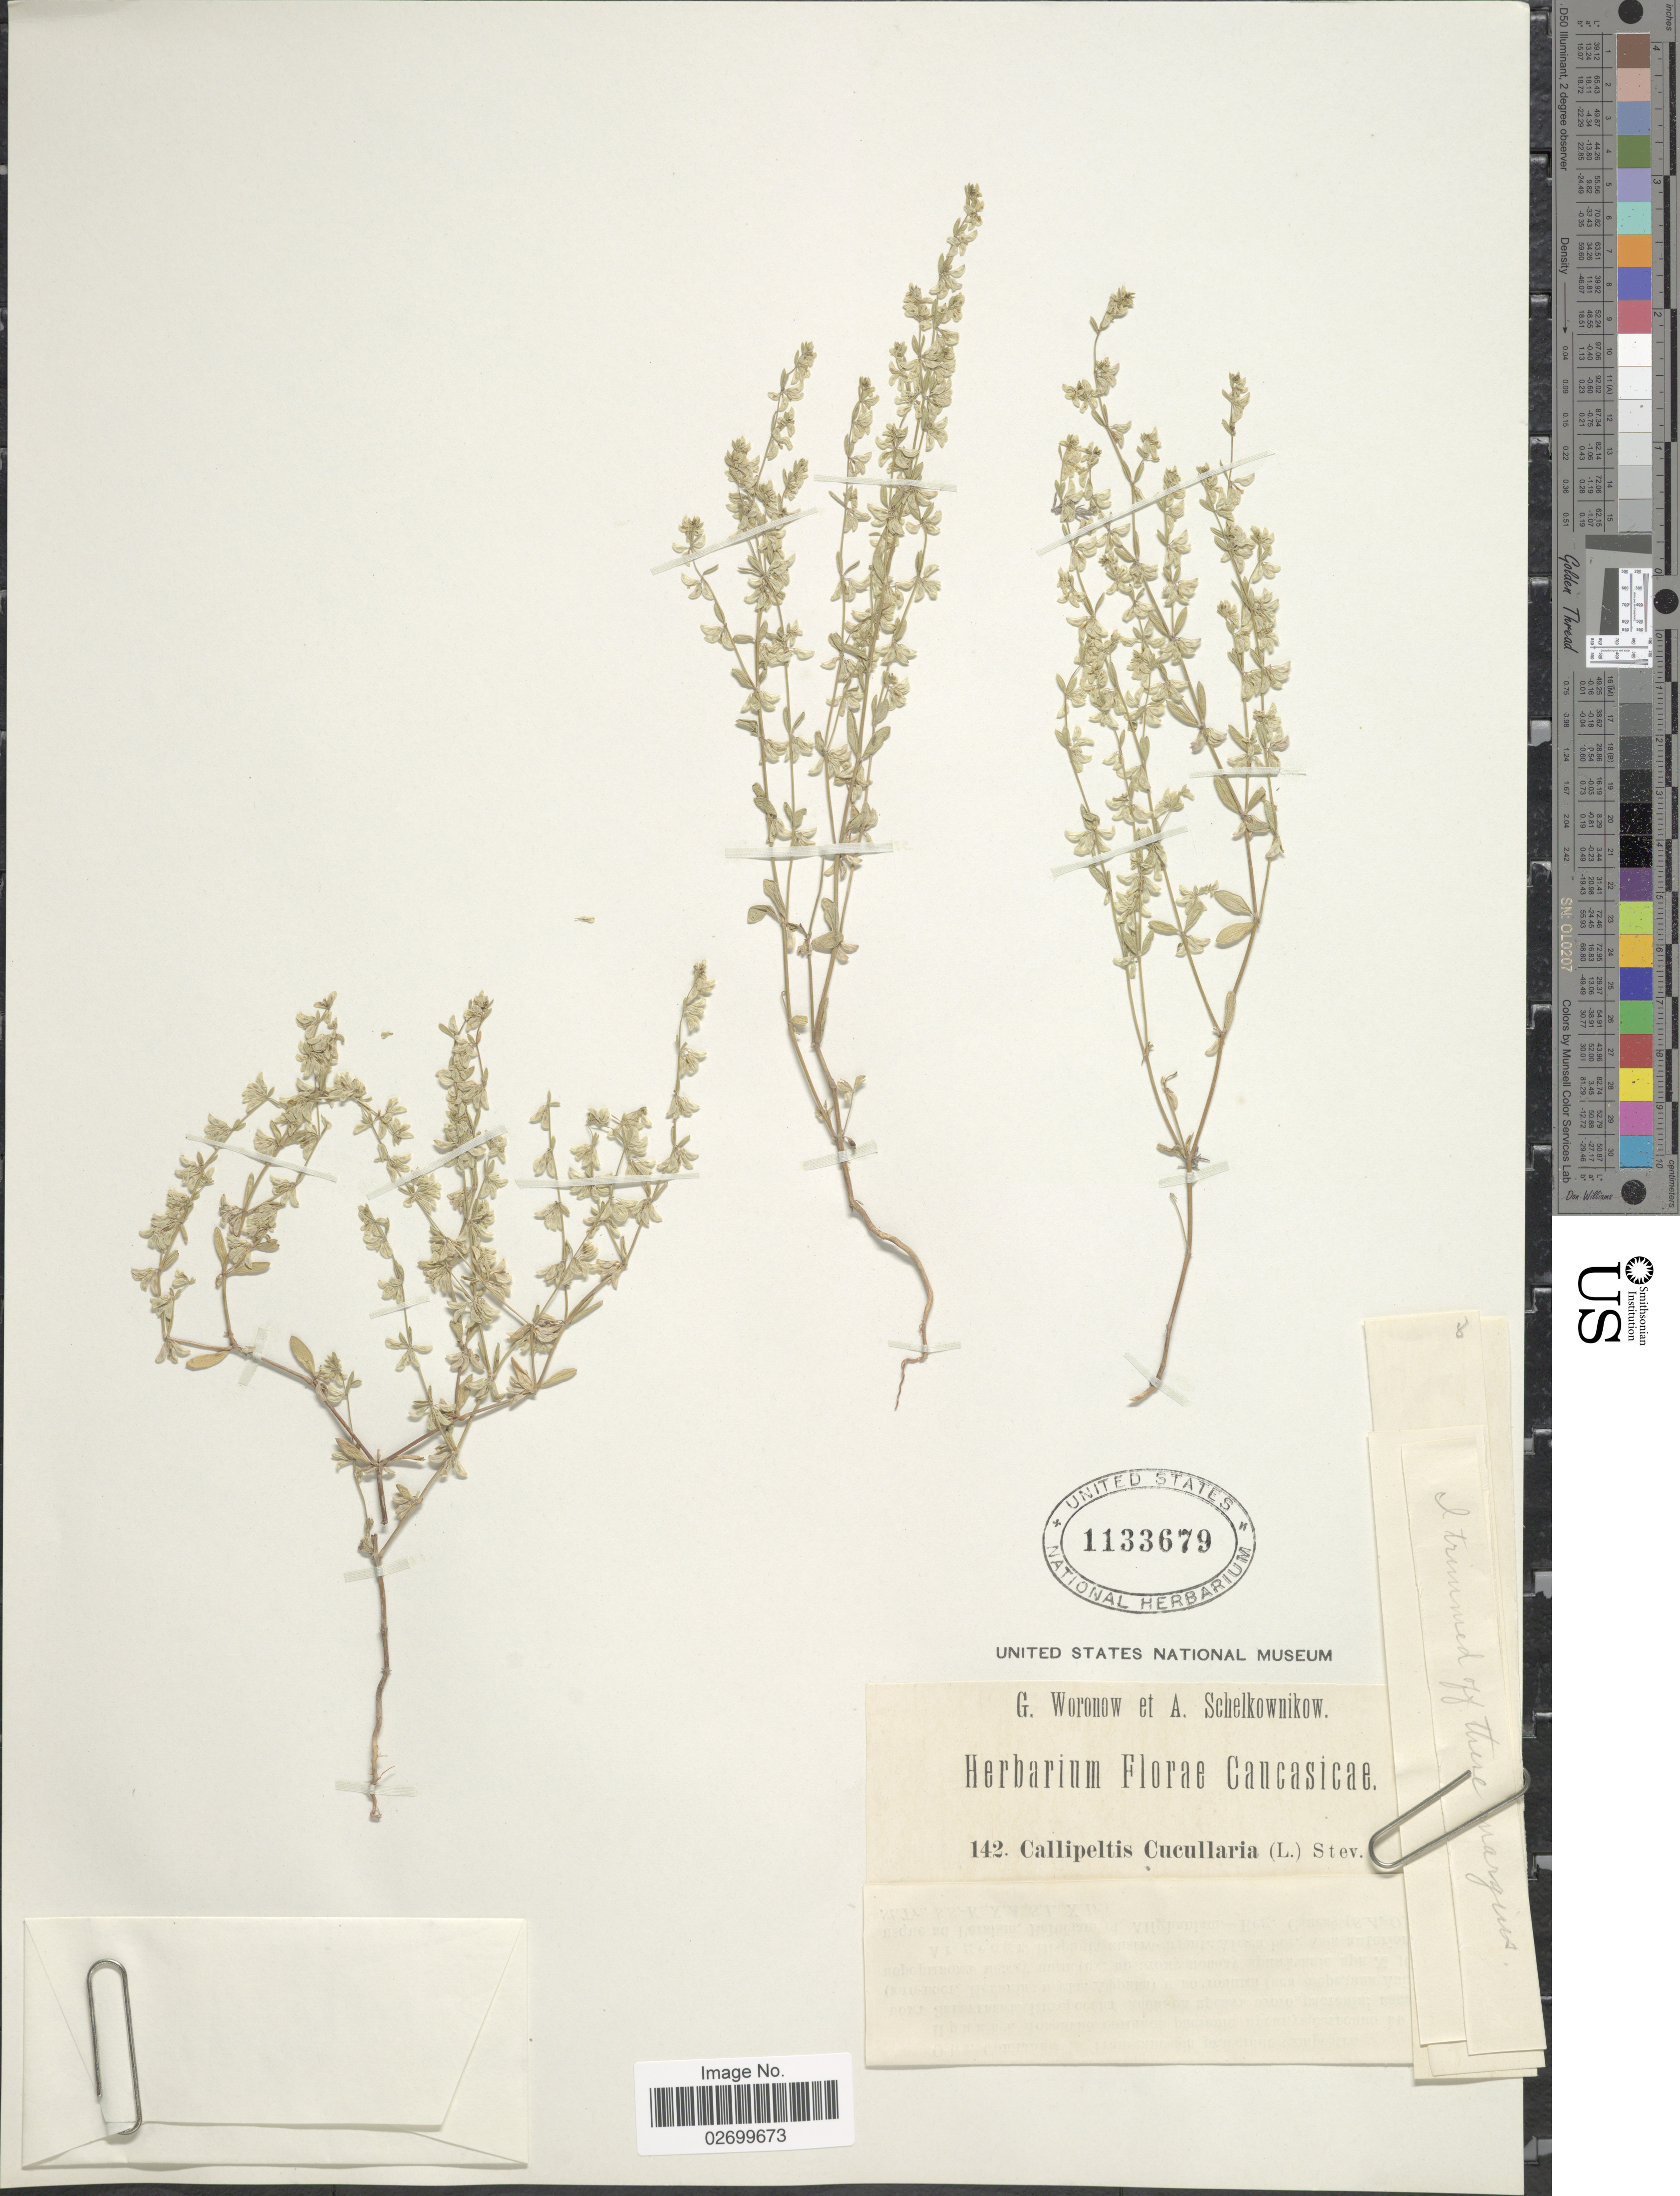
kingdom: Plantae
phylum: Tracheophyta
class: Magnoliopsida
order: Gentianales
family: Rubiaceae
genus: Callipeltis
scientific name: Callipeltis cucullaris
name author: (L.) DC.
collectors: G. Woronow & A. Schelkownikow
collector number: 142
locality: Caucasicae.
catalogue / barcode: US 1133679